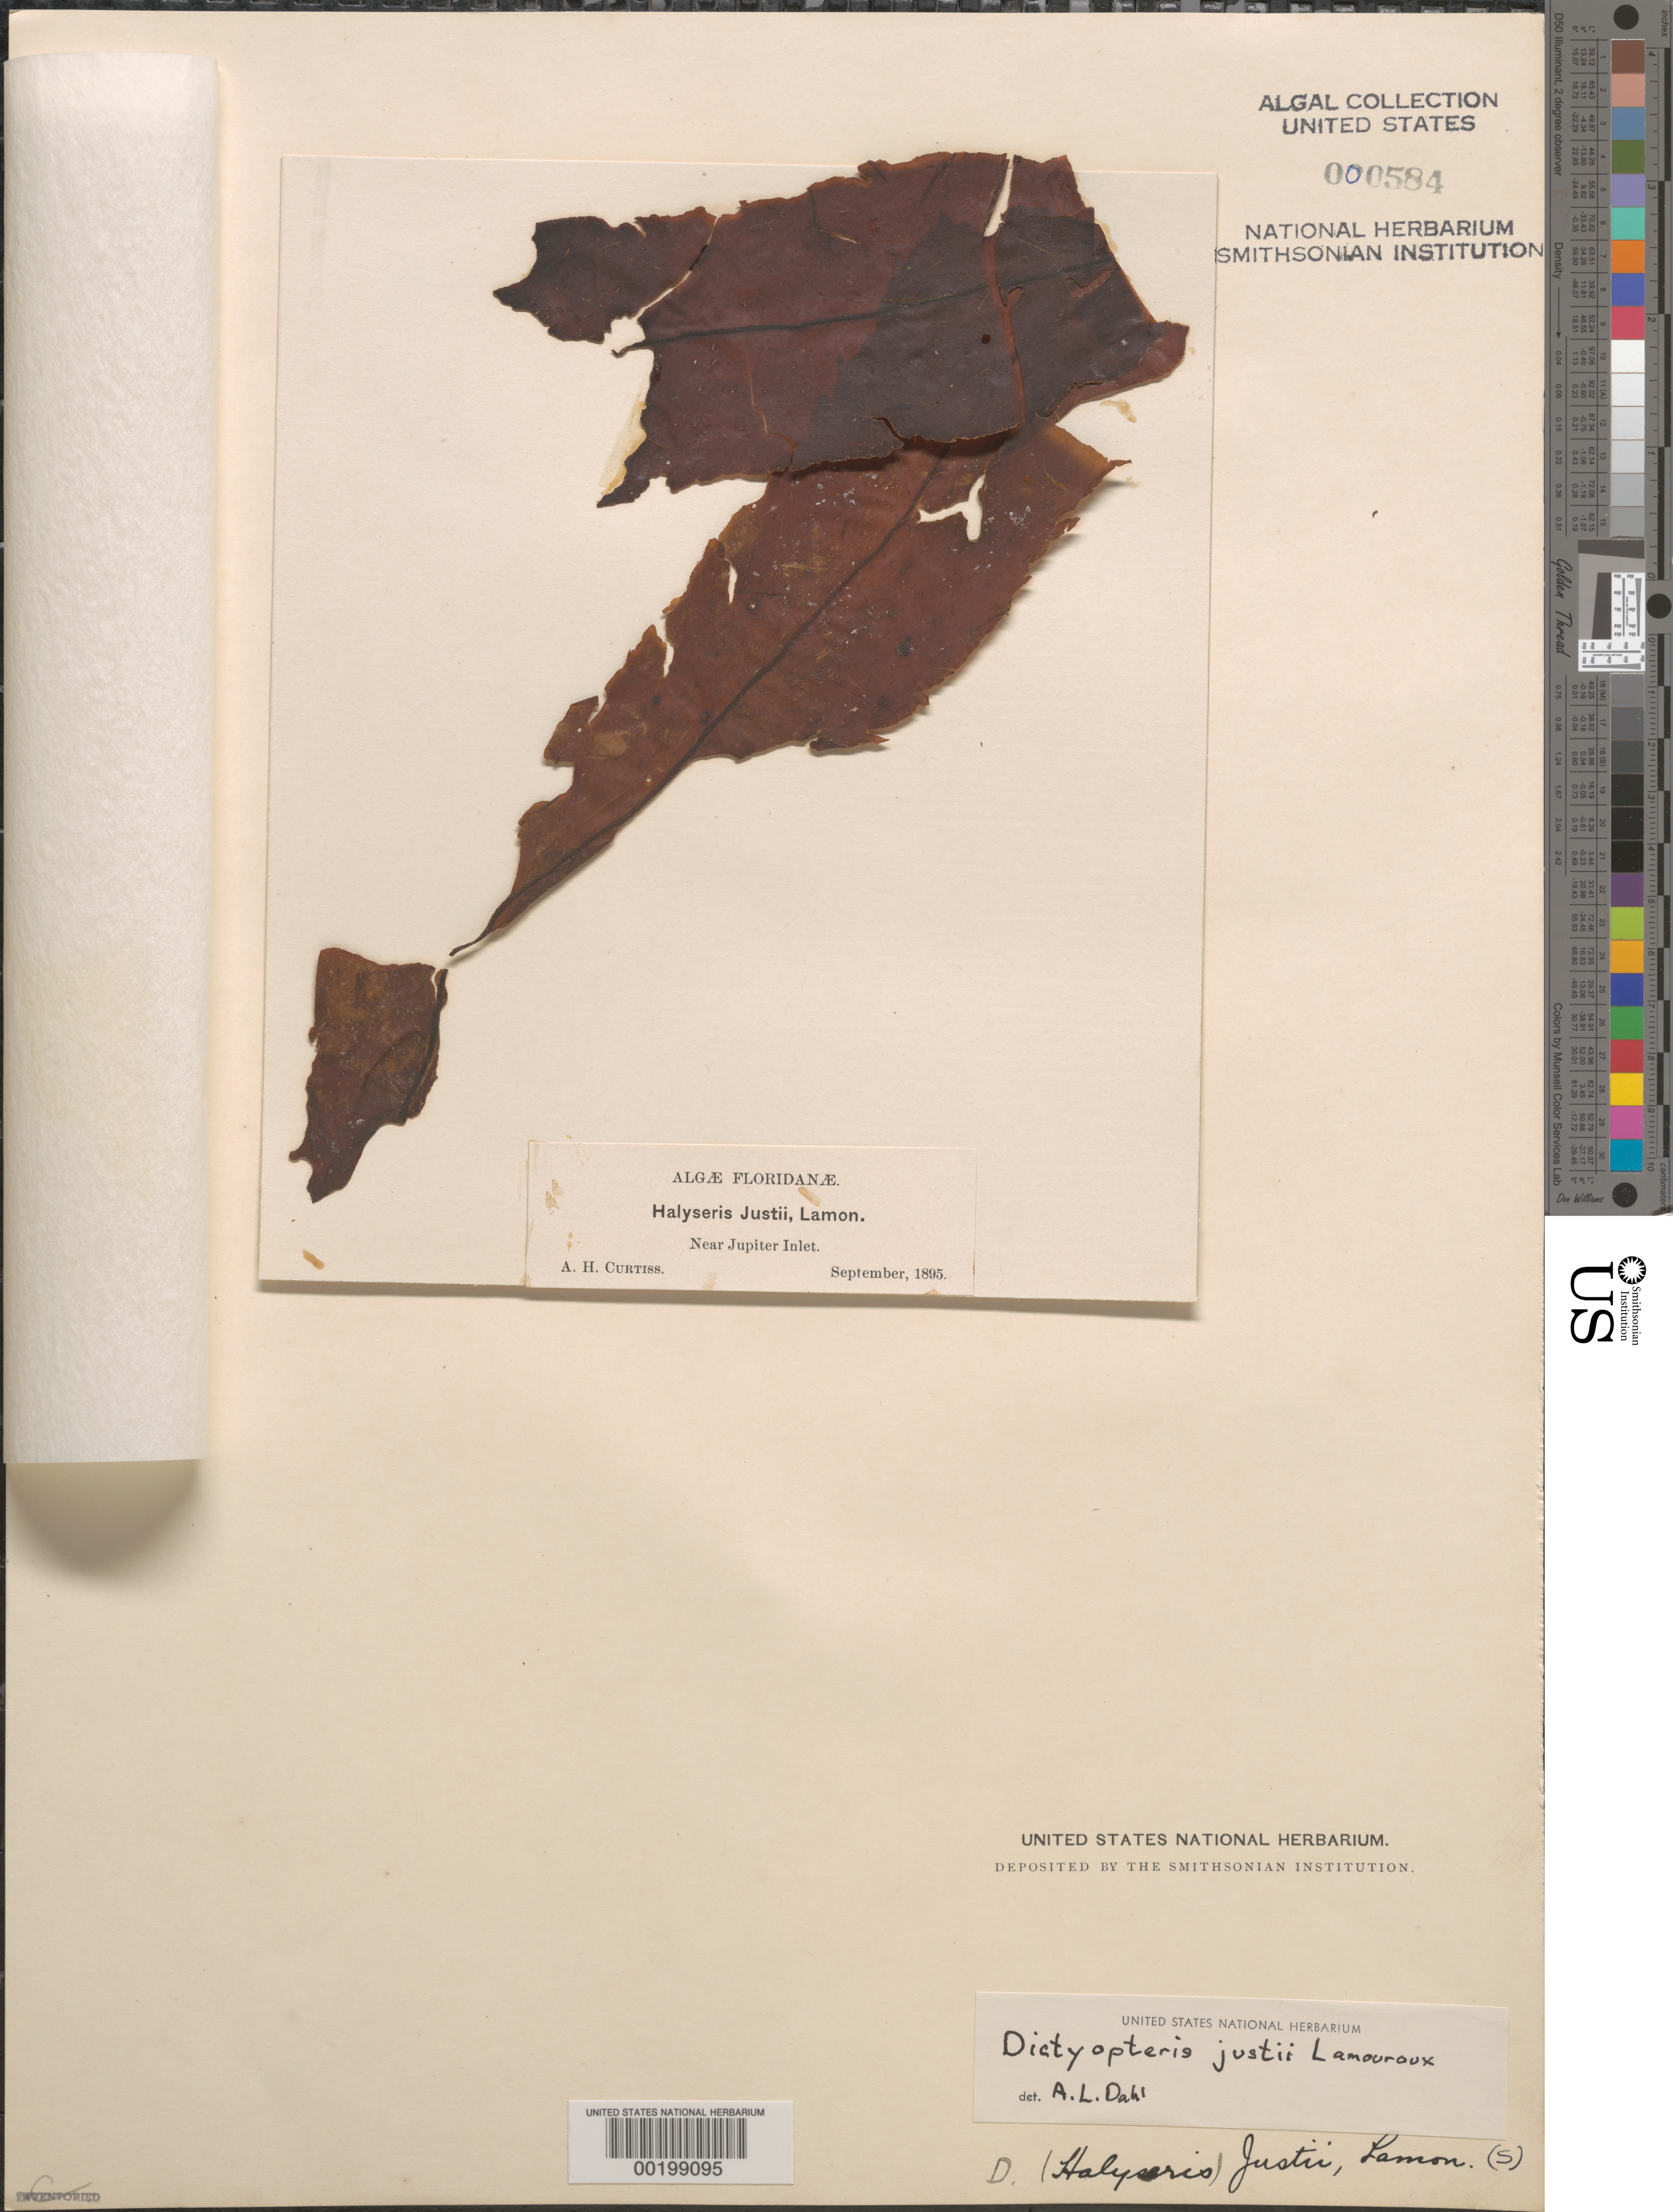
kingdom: Chromista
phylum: Ochrophyta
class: Phaeophyceae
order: Dictyotales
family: Dictyotaceae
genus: Dictyopteris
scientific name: Dictyopteris justii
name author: J.V.Lamouroux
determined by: Dahl, A. E.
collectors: A. H. Curtiss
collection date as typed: Sep 1895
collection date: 1895-09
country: United States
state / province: Florida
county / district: Palm Beach County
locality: Jupiter Inlet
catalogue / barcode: US 584